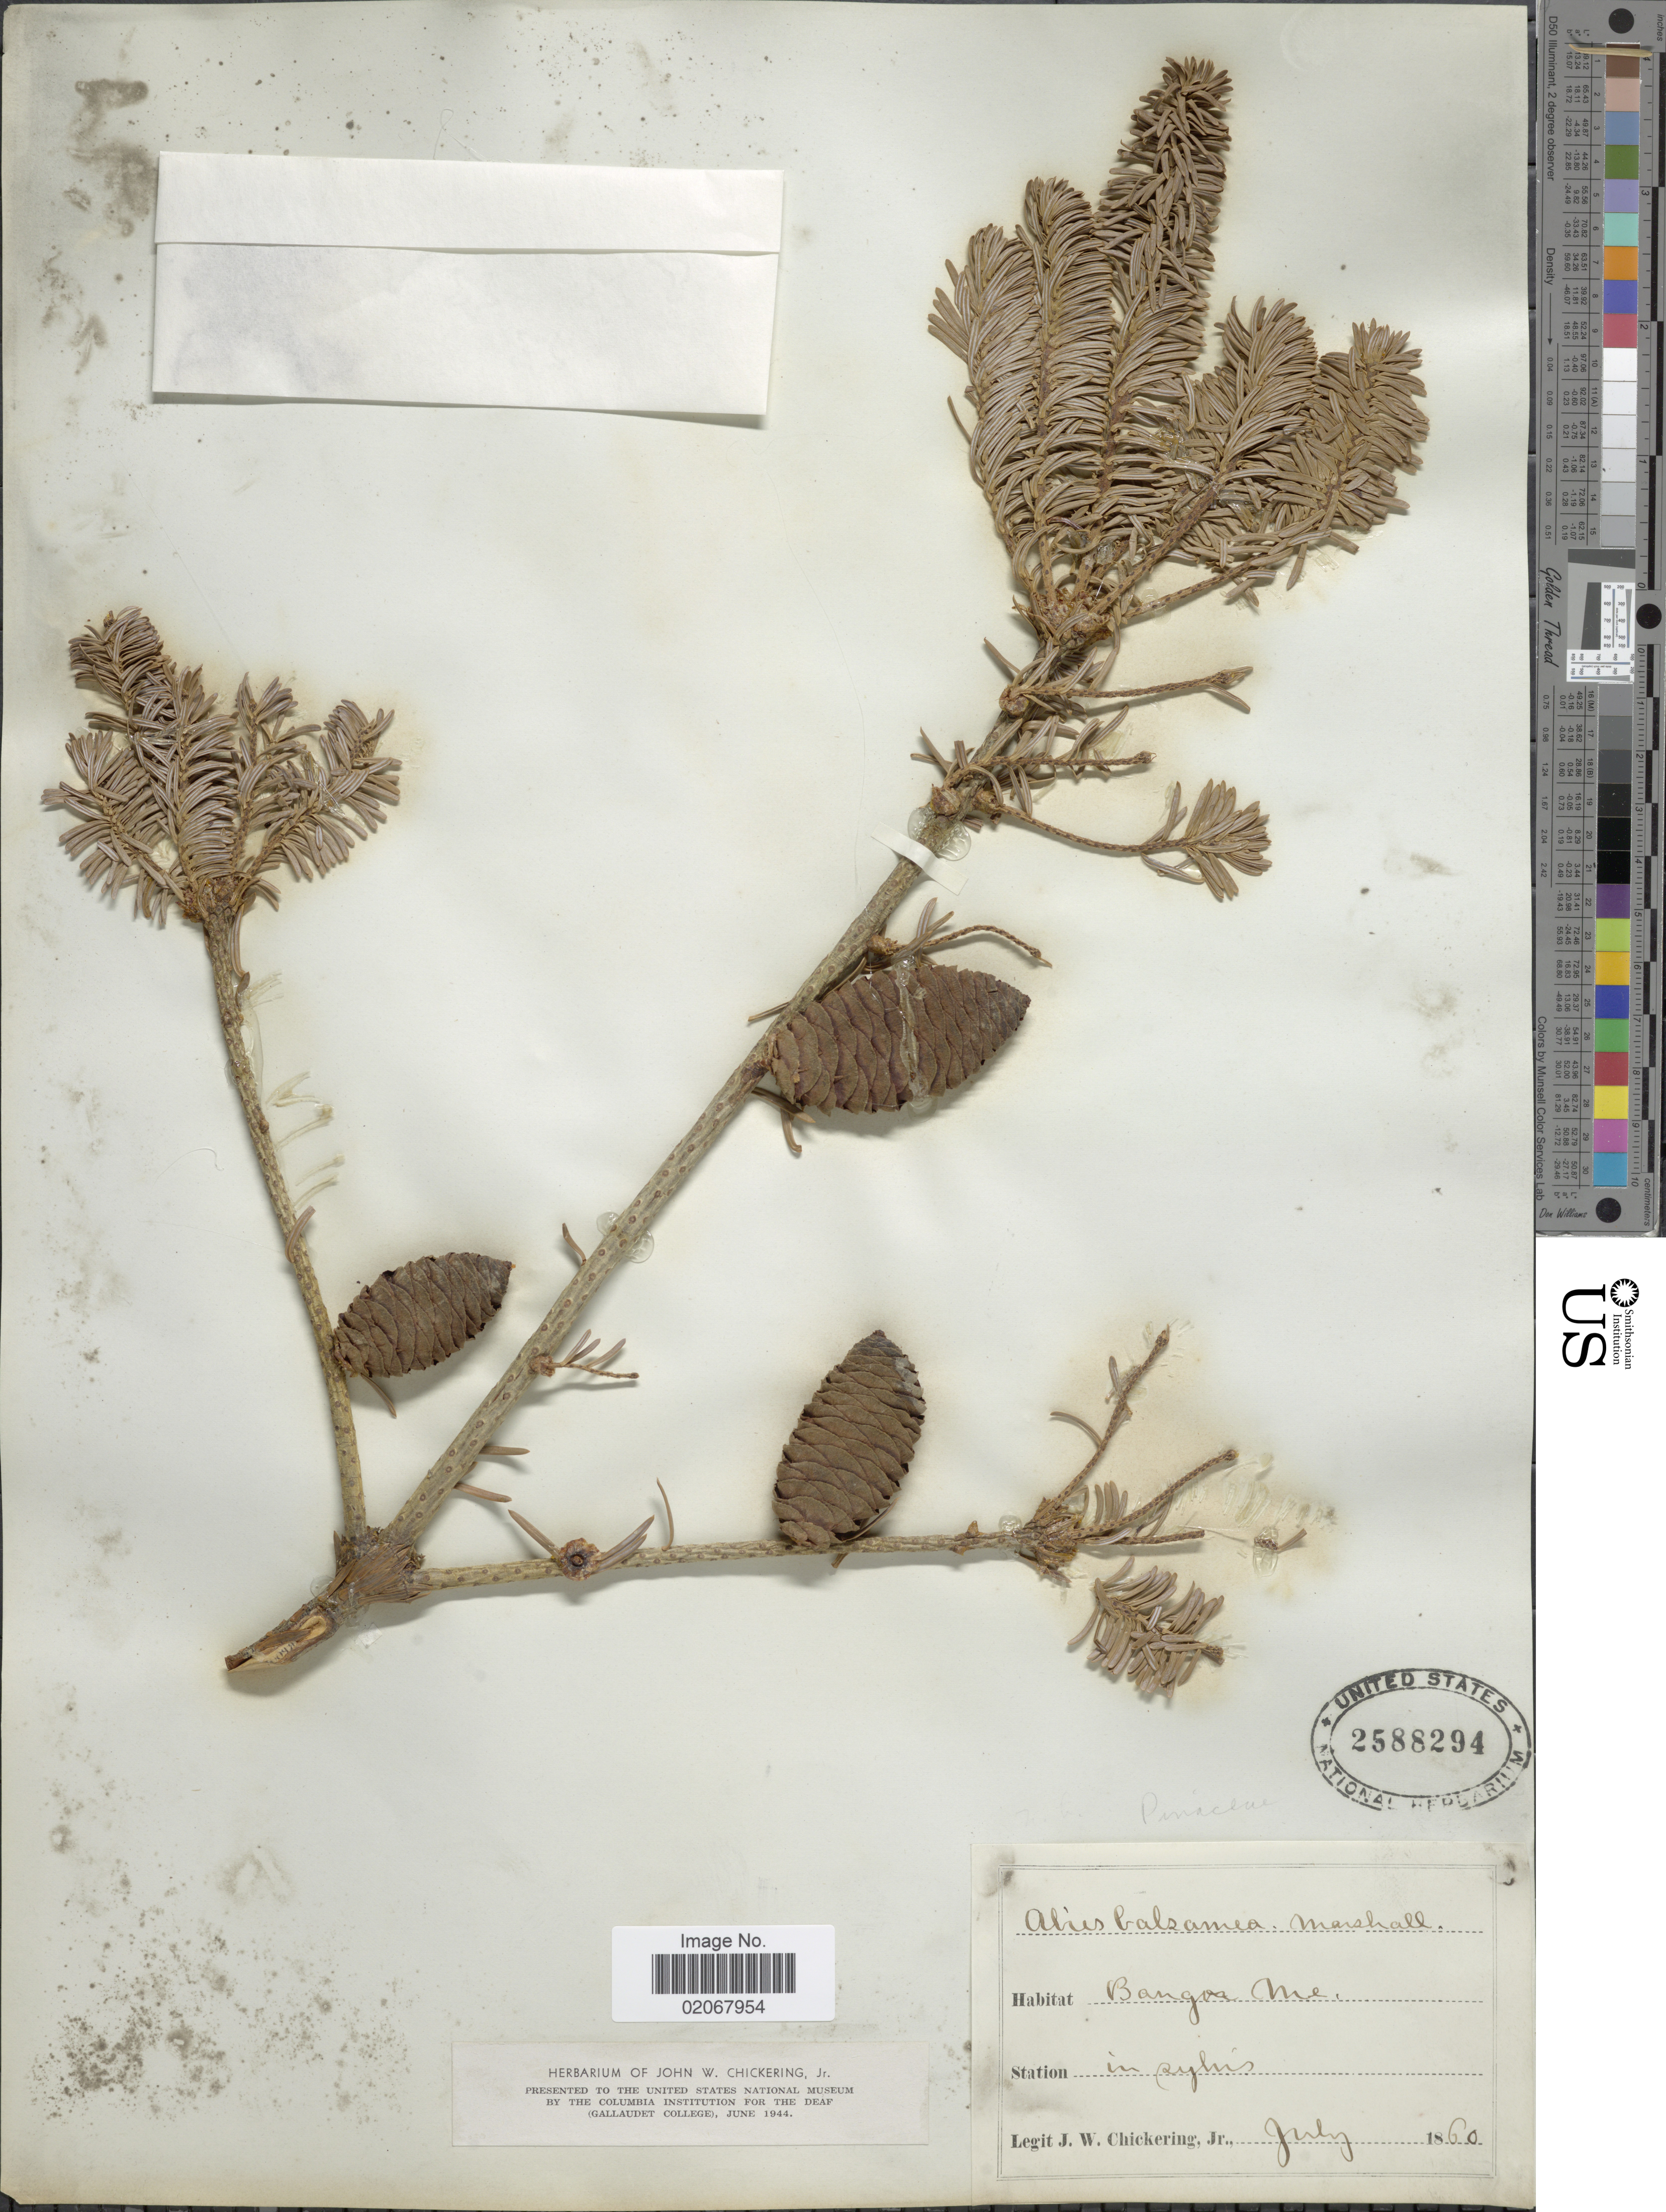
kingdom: Plantae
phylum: Tracheophyta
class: Pinopsida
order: Pinales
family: Pinaceae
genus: Abies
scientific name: Abies balsamea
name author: (L.) Mill.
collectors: J. W. Chickering Jr.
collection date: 1860-07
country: United States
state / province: Maine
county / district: Penobscot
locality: Bangor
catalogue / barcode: US 2588294